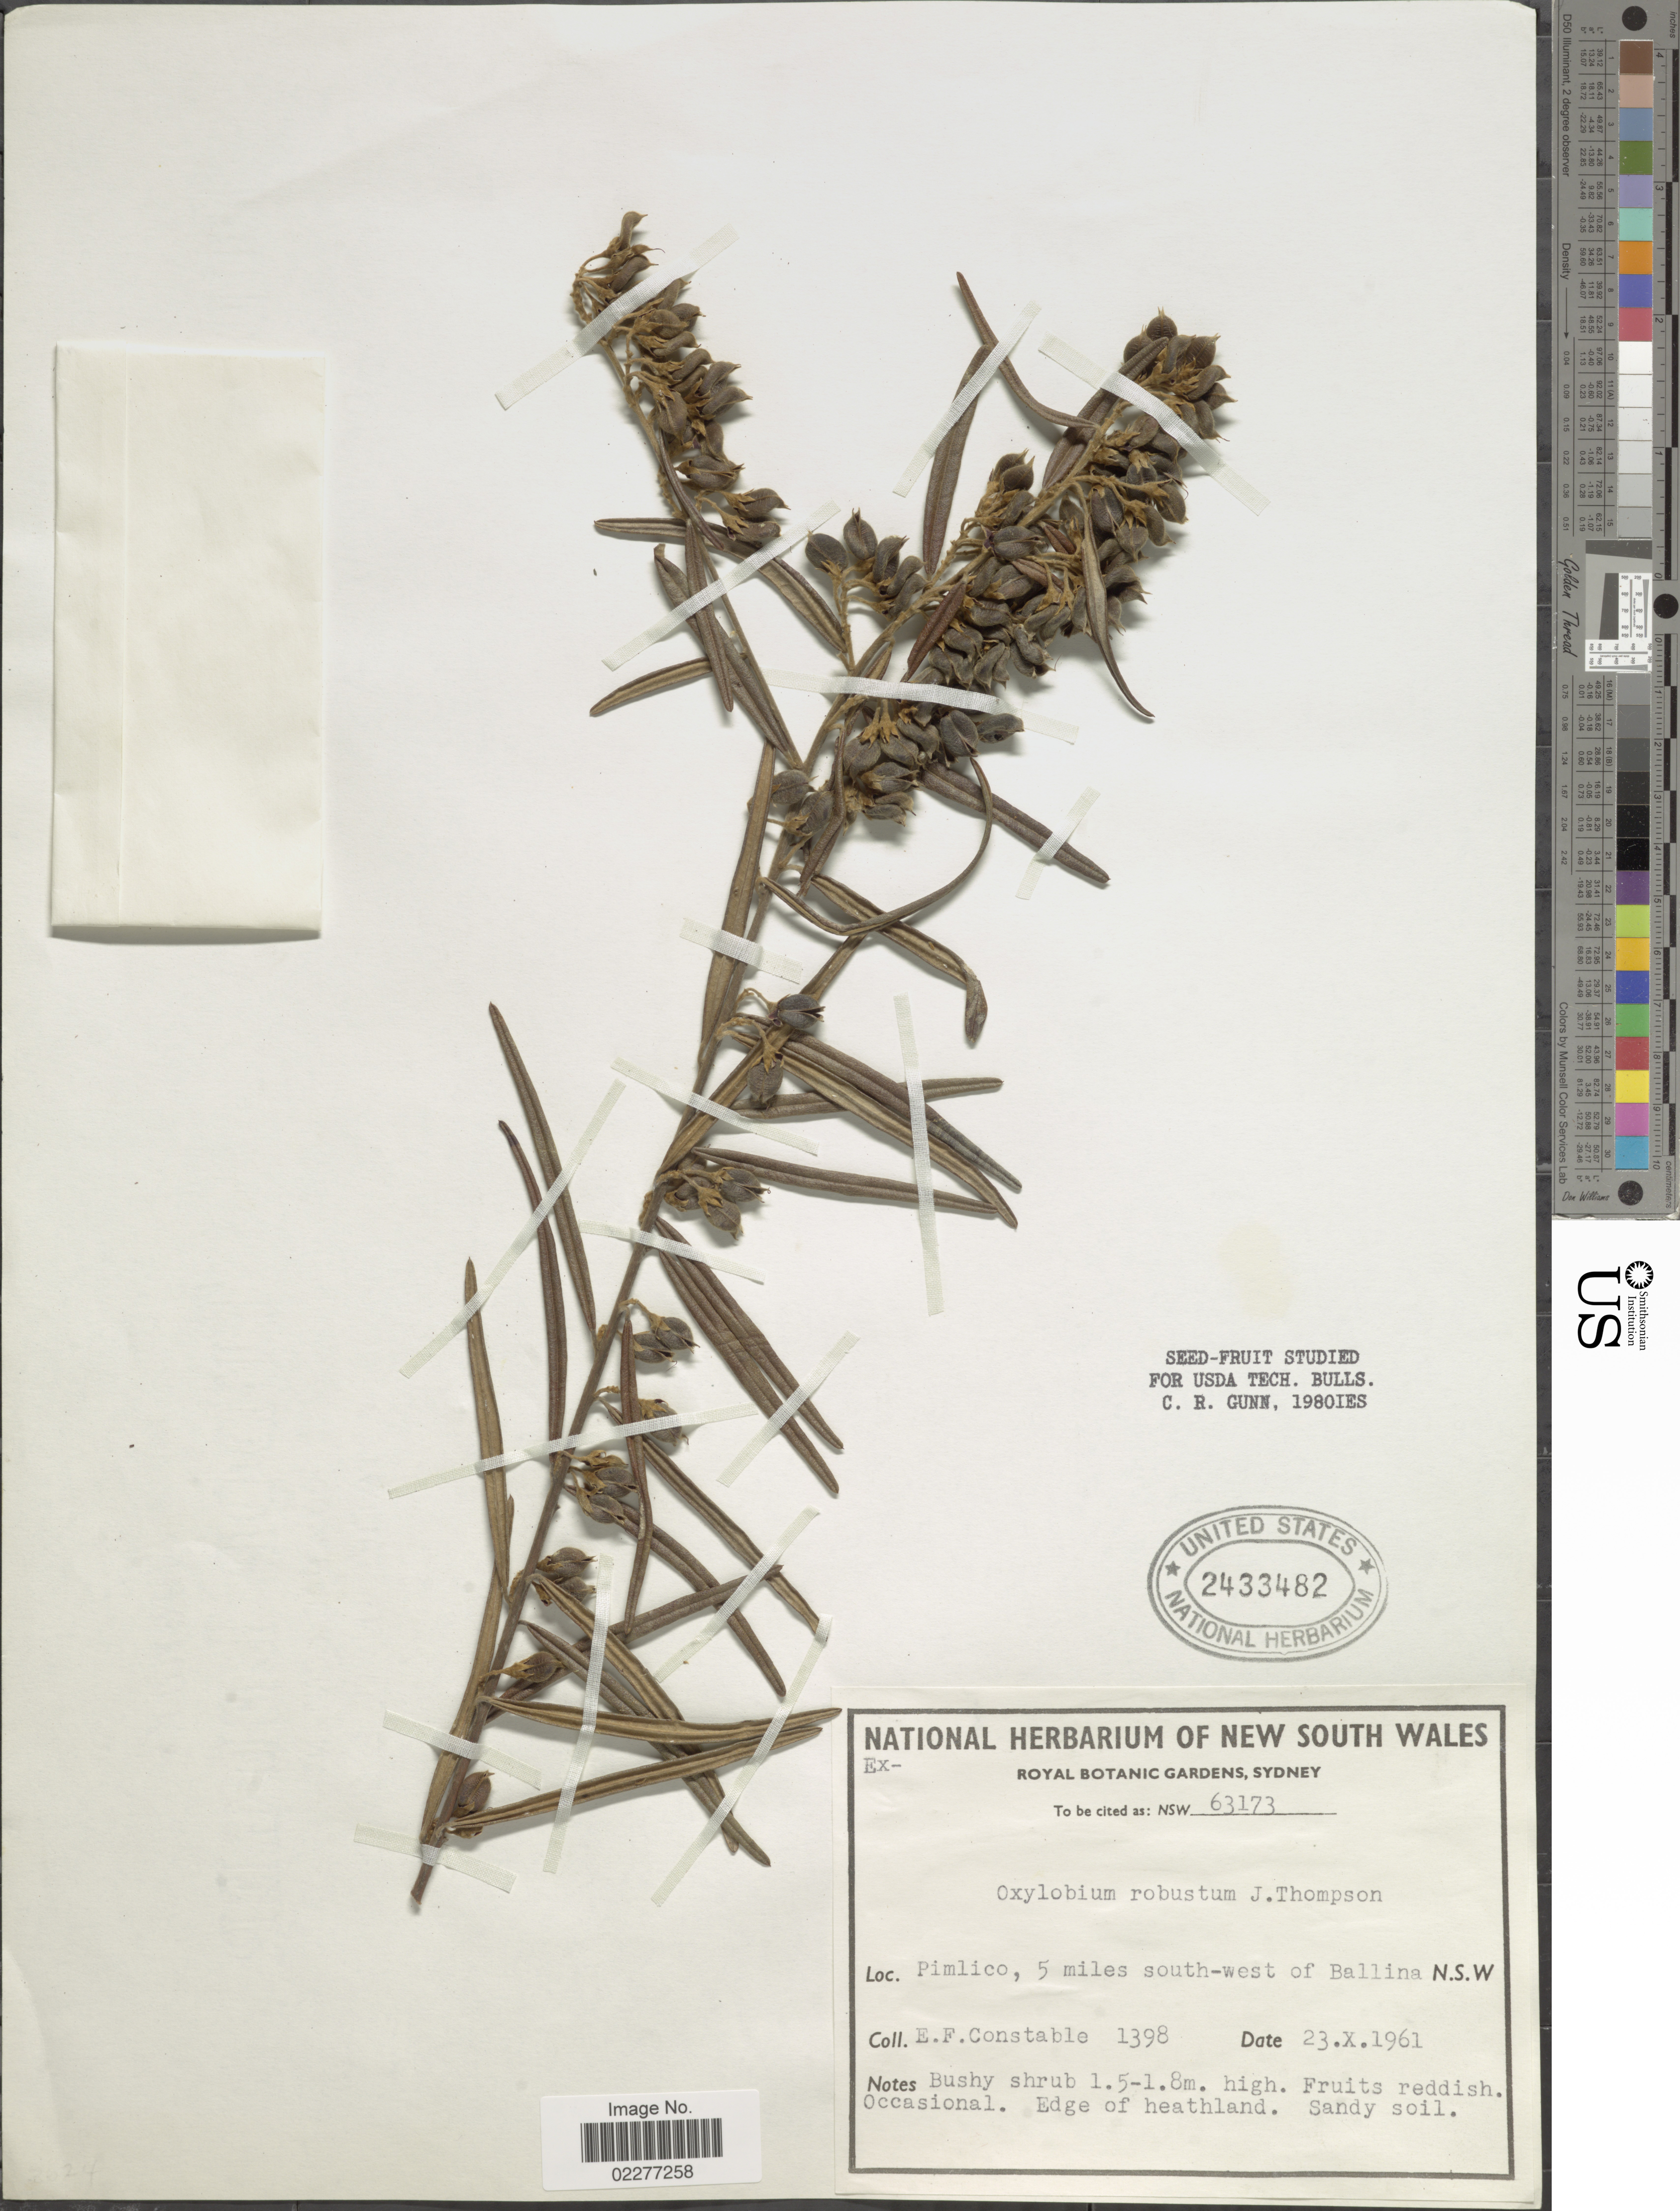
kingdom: Plantae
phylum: Tracheophyta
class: Magnoliopsida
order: Fabales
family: Fabaceae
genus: Oxylobium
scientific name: Oxylobium robustum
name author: J. Thompson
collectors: E. F. Constable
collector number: NSW 63173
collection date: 1961-10-23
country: Australia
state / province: New South Wales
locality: Pimlico, 5 miles south-west of Ballina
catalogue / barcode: US 2433482